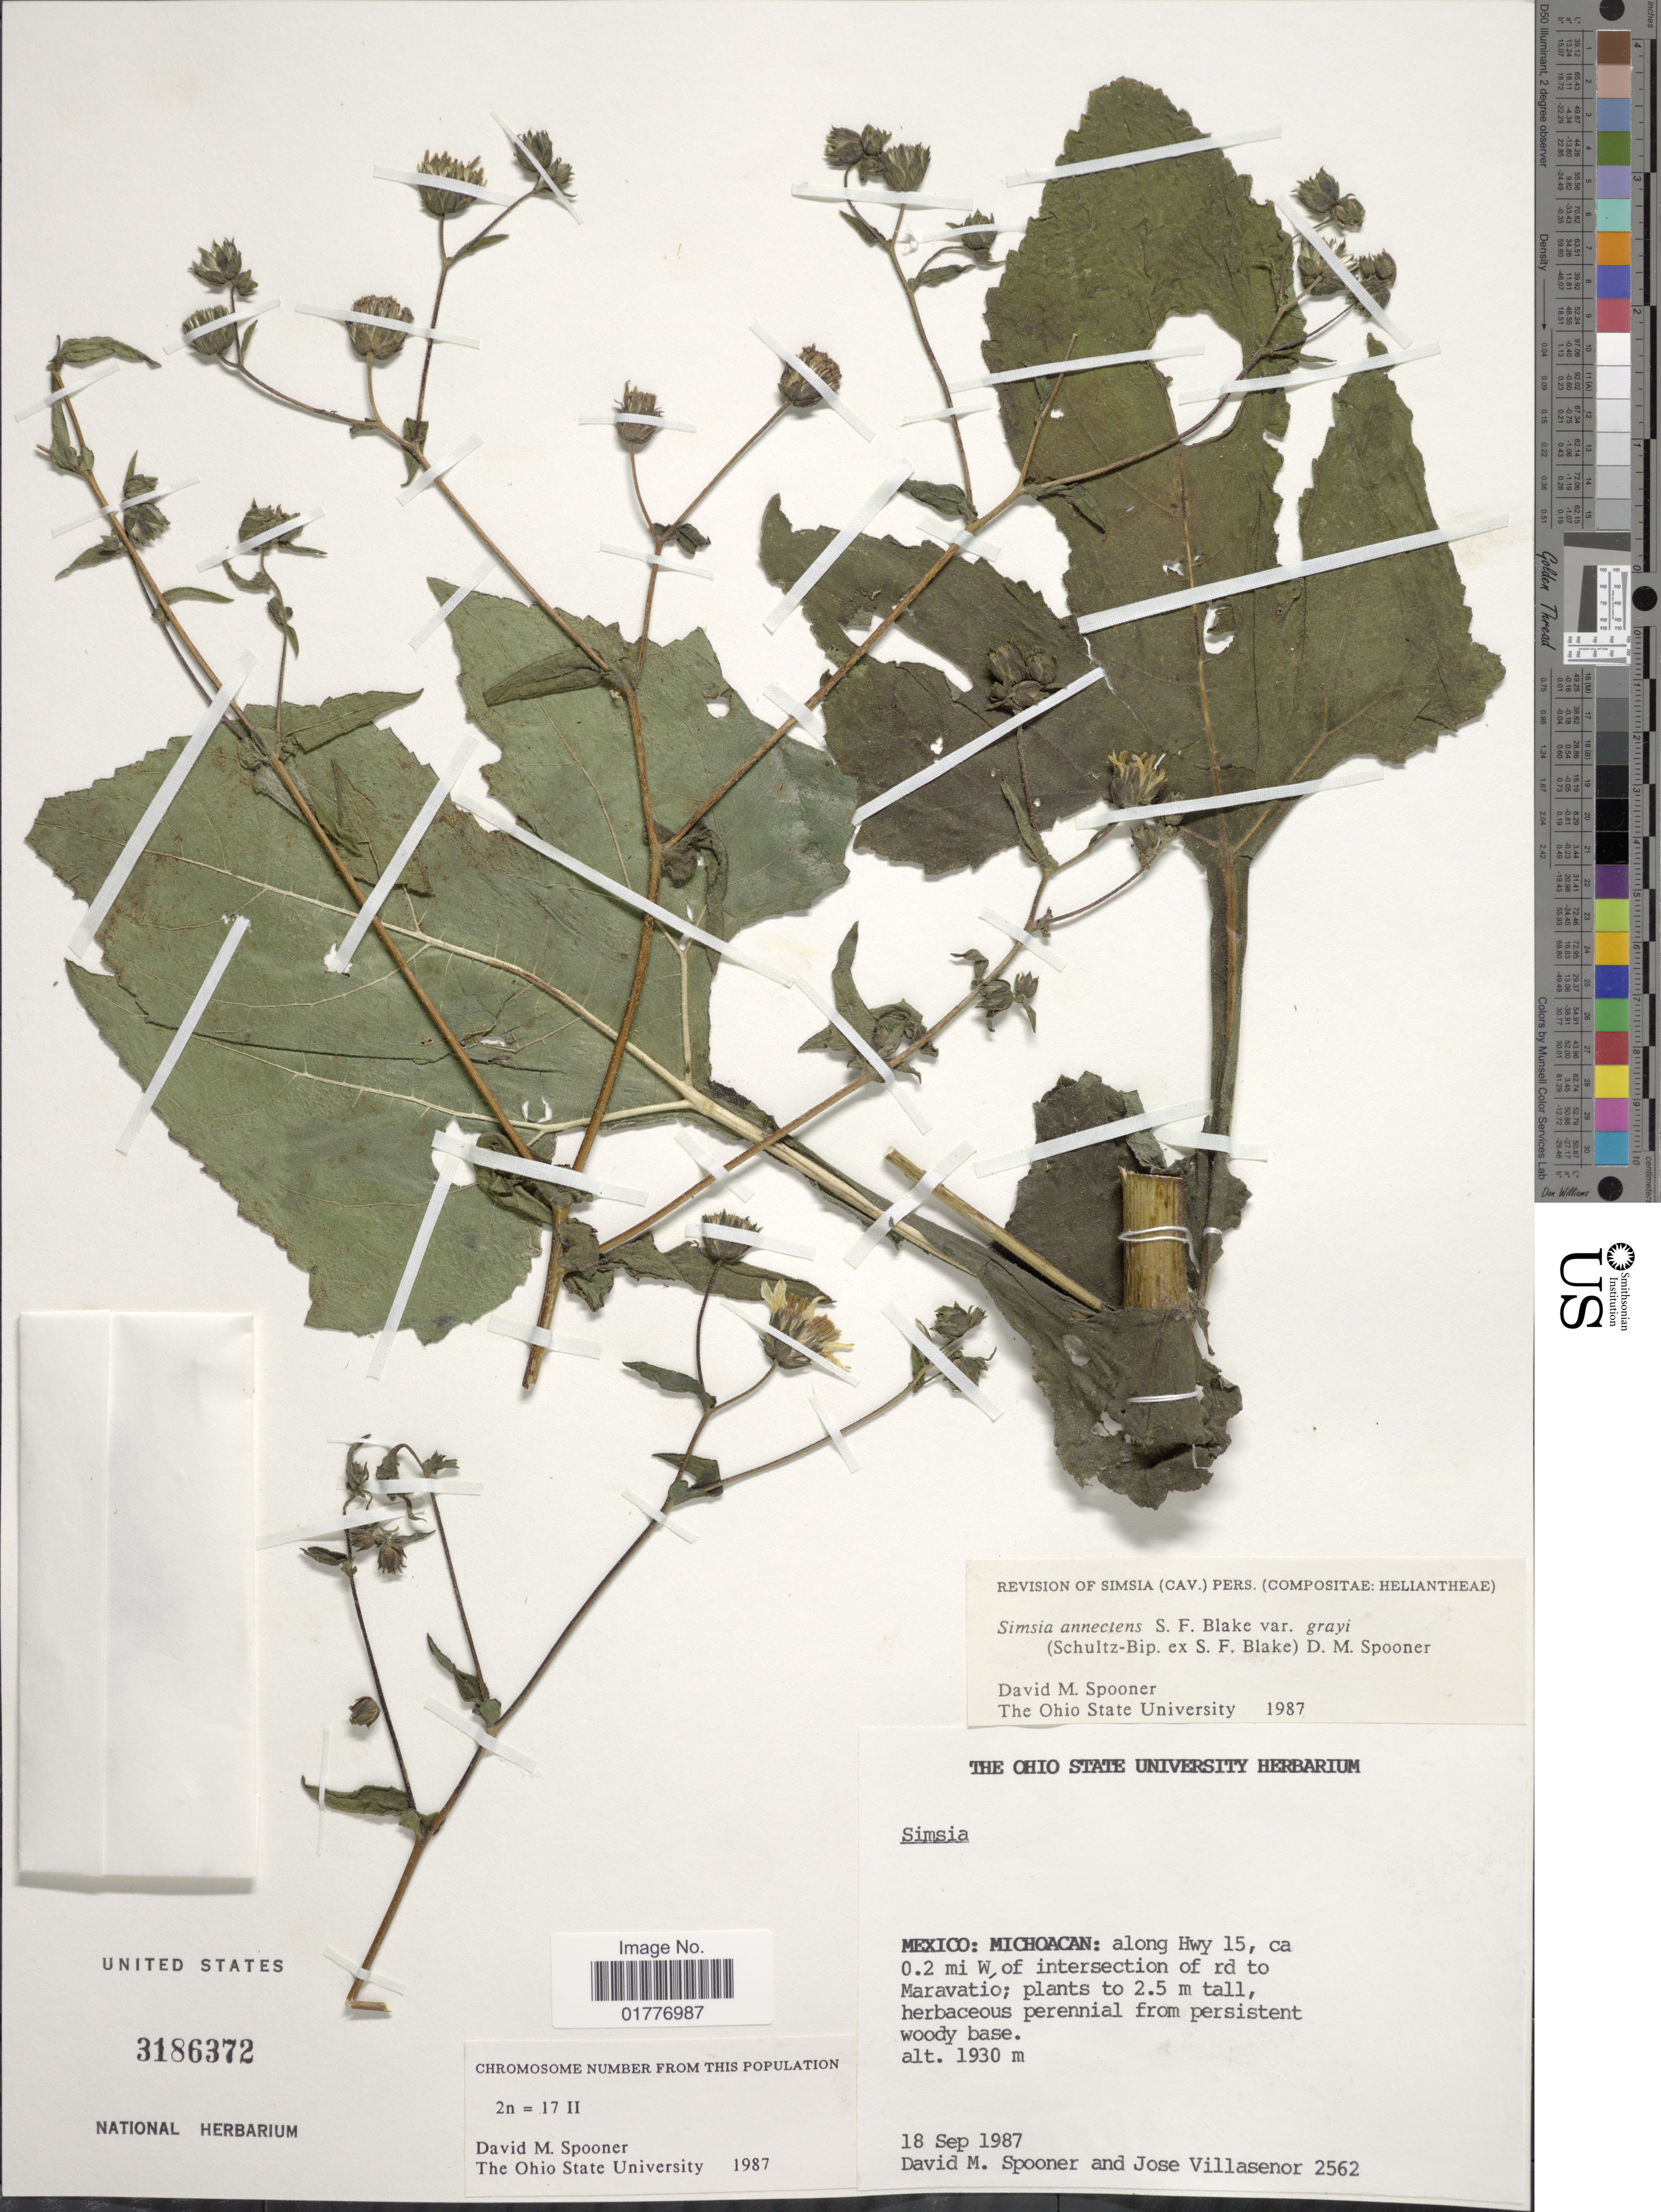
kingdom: Plantae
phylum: Tracheophyta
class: Magnoliopsida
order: Asterales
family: Asteraceae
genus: Simsia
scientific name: Simsia grayi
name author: Sch. Bip. in S.F. Blake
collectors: D. Spooner & J. L. Villasenor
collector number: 2562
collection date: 1987-09-18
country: Mexico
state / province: Michoacán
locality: Michoacan: along Hwy 15, 0.2 mi. W of intersection of rd to Maravatio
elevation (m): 1930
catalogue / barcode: US 3186372